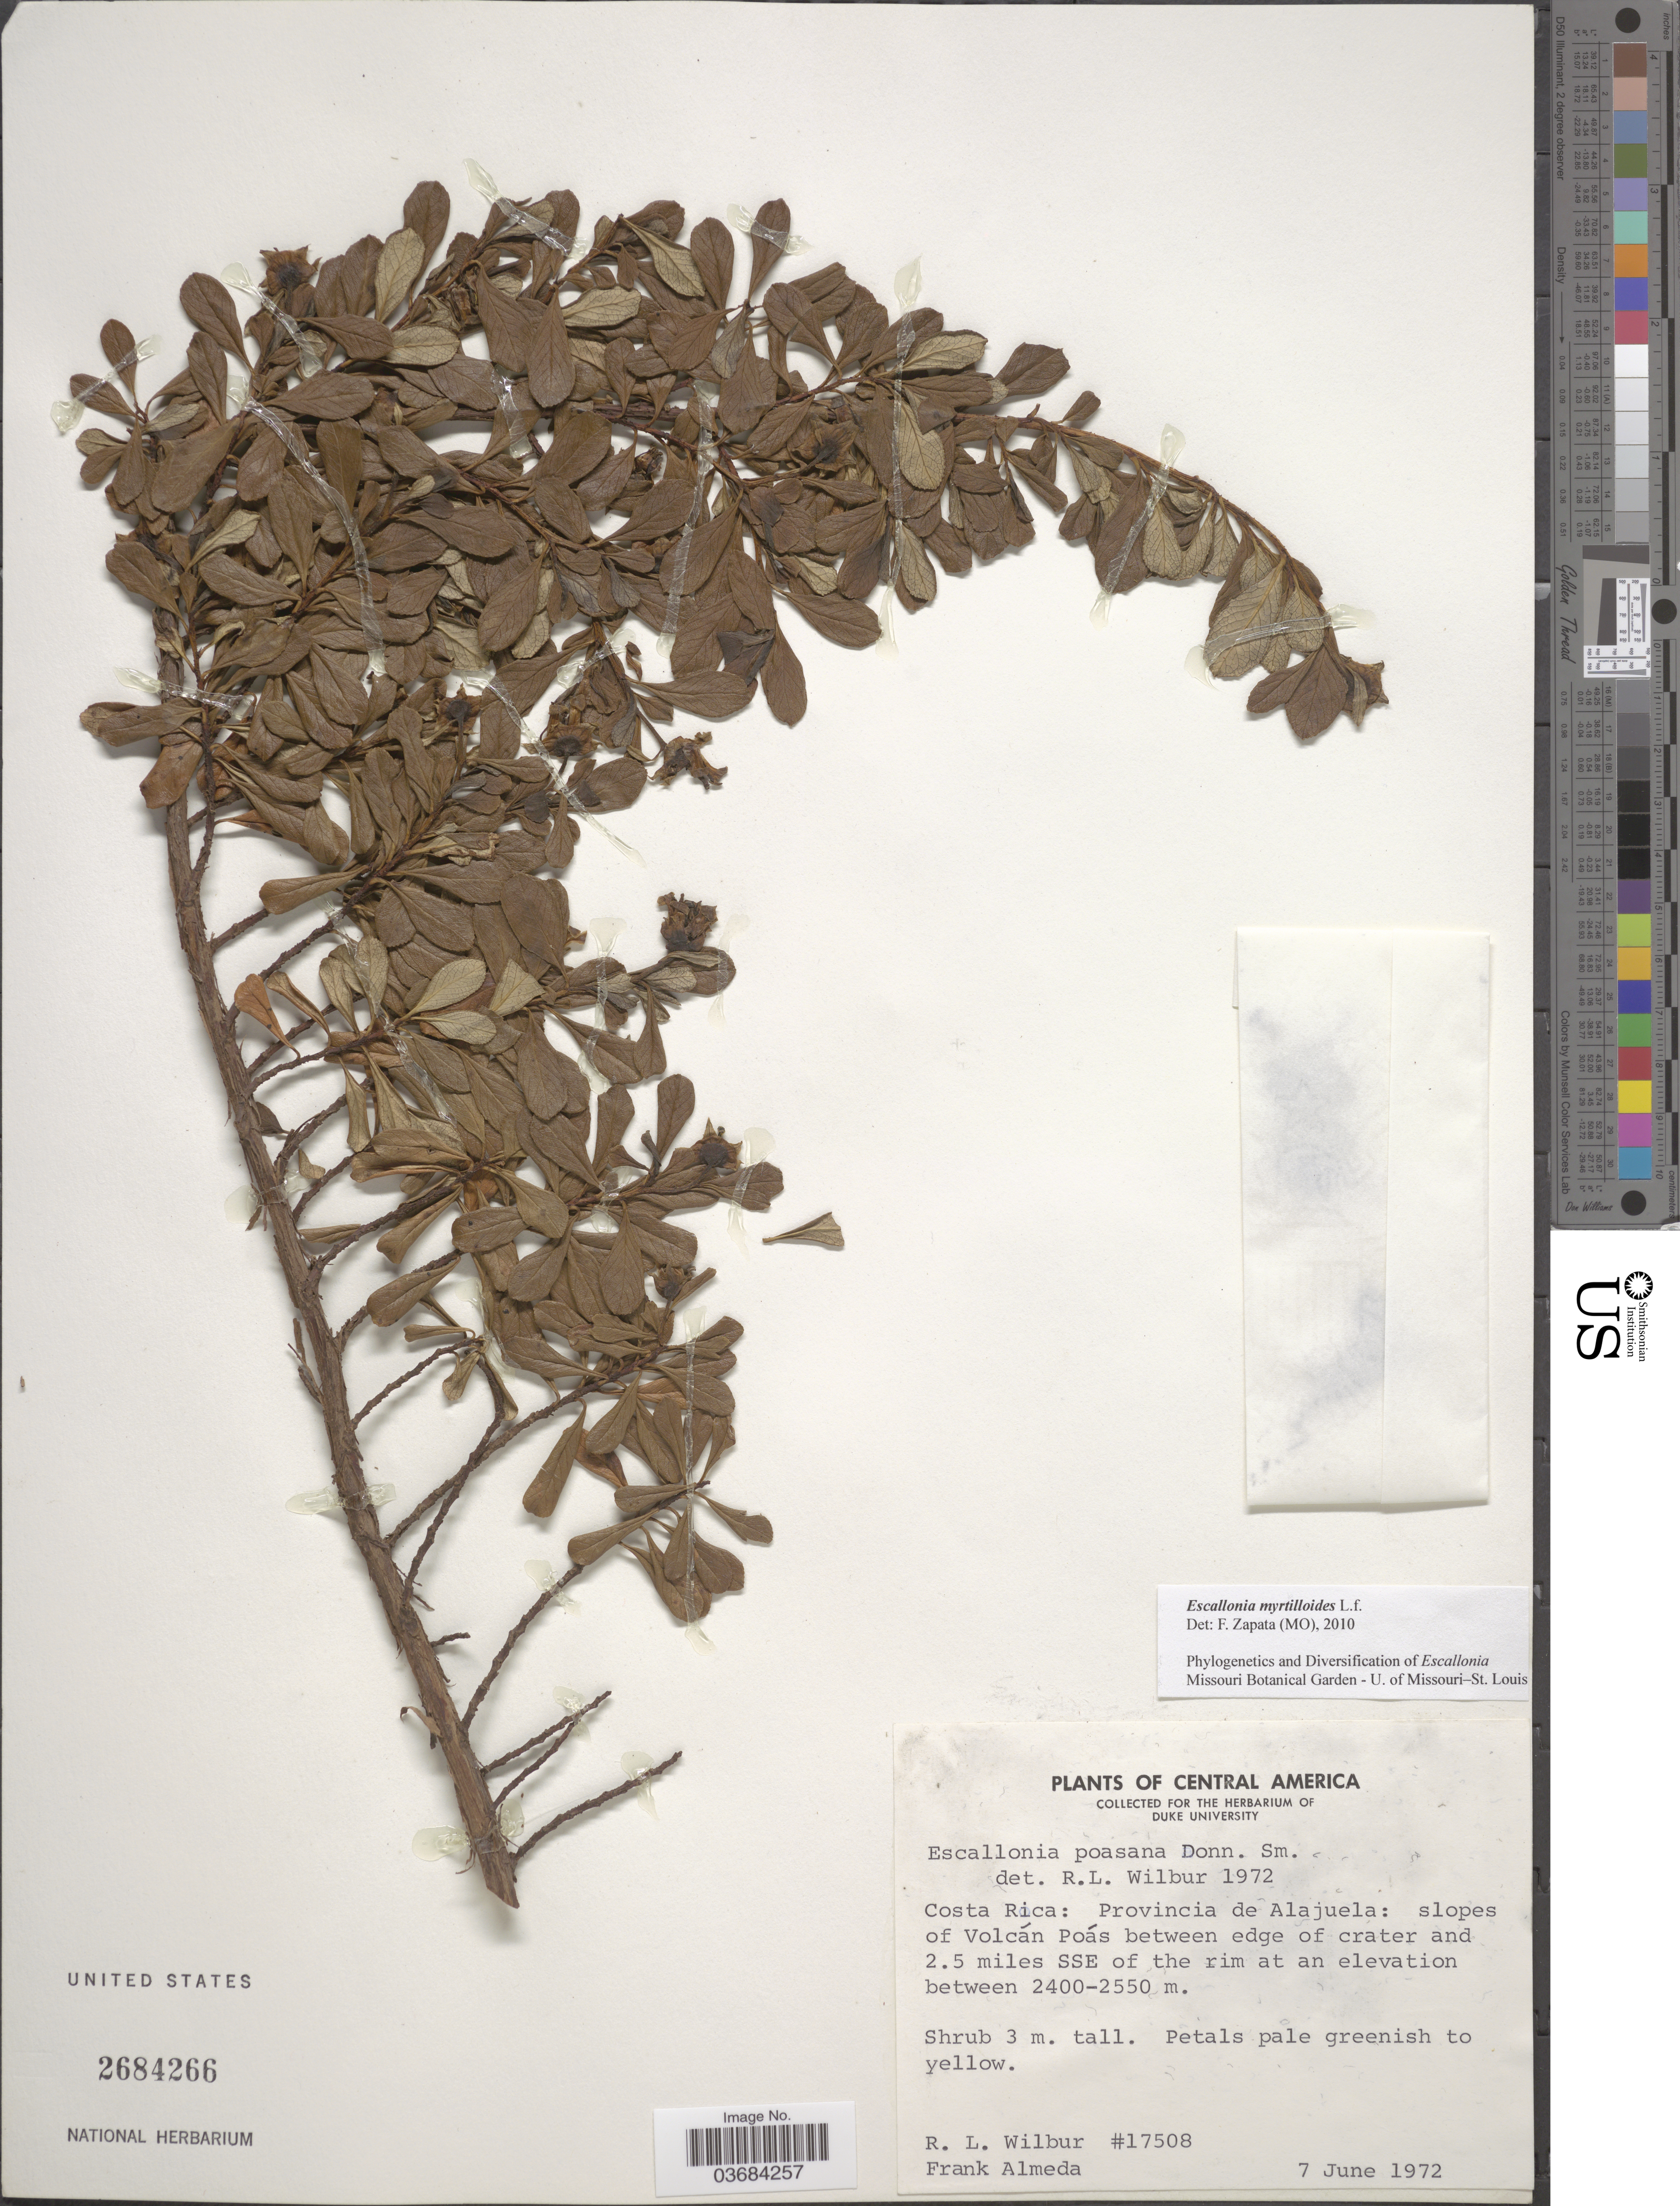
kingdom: Plantae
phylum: Tracheophyta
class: Magnoliopsida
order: Escalloniales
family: Escalloniaceae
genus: Escallonia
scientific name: Escallonia myrtilloides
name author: L. f.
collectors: R. L. Wilbur & F. Almeda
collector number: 17508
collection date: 1972-06-07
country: Costa Rica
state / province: Alajuela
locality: Slopes of Volcán Poás between edge of crater and 2.5 miles SSE of the rim.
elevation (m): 2400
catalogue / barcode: US 2684266